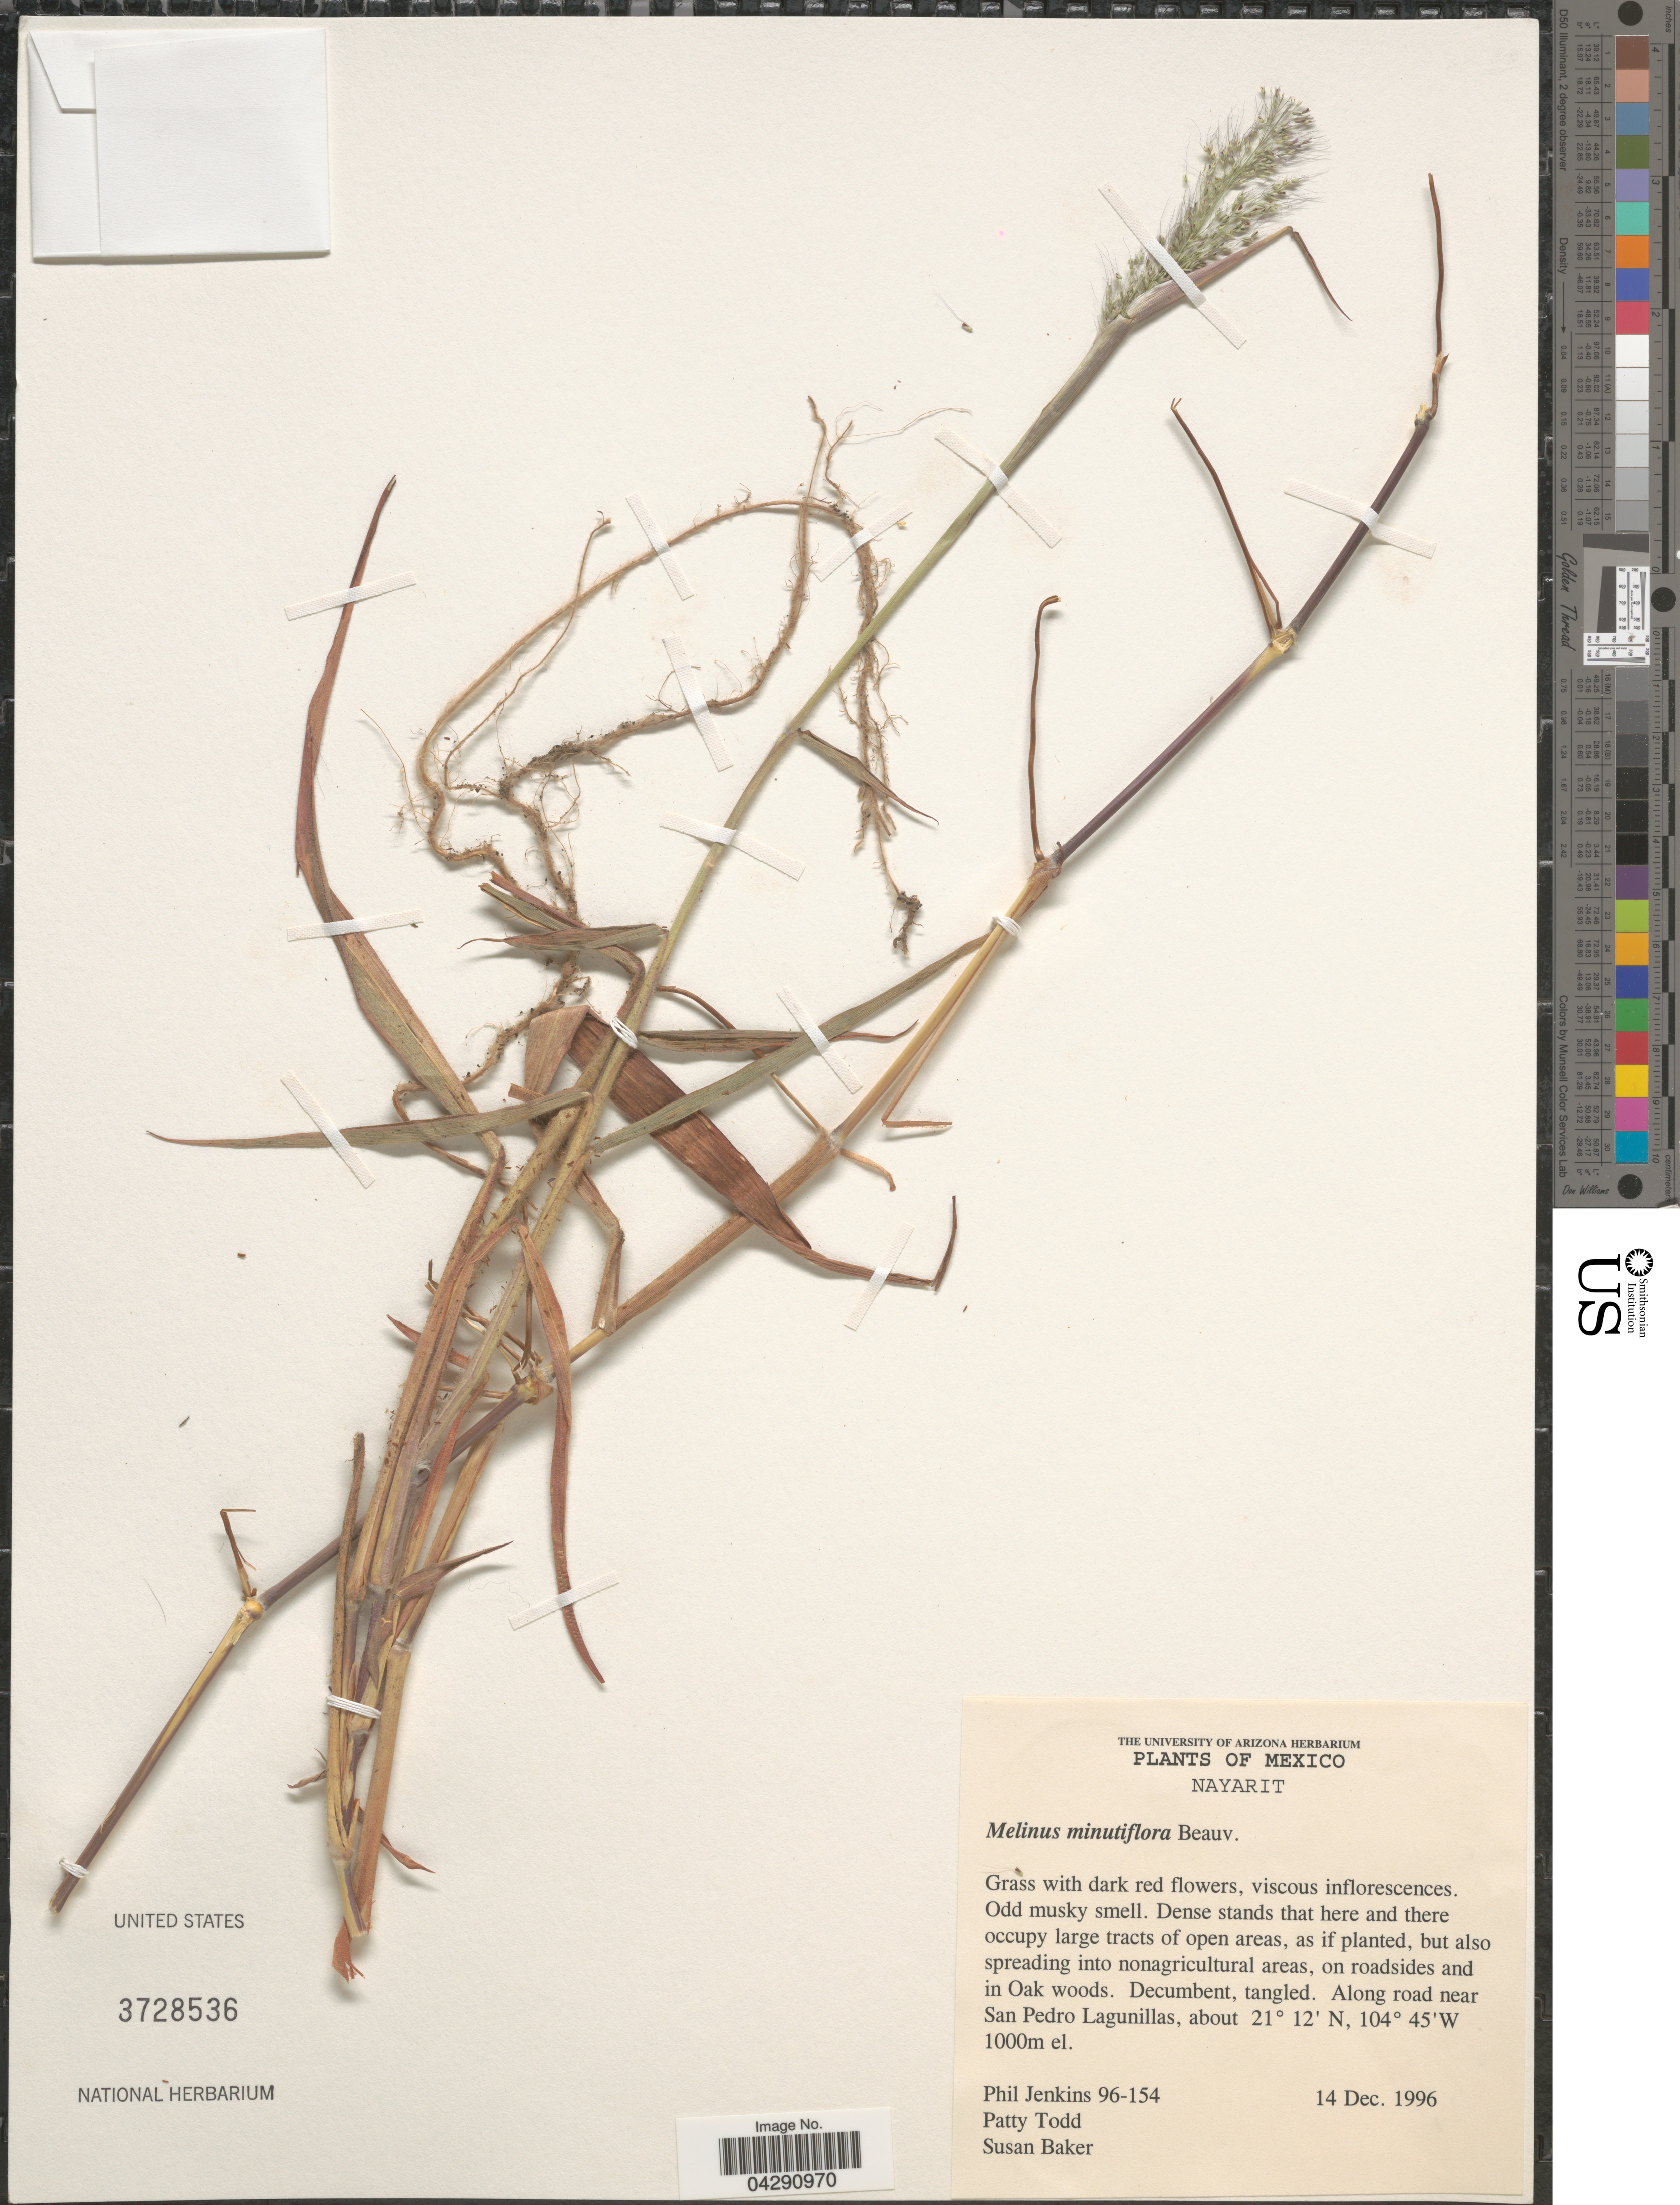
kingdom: Plantae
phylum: Tracheophyta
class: Liliopsida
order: Poales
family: Poaceae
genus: Melinis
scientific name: Melinis minutiflora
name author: P. Beauv.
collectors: P. Jenkins, P. Todd & S. Baker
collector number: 96-154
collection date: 1996-12-14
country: Mexico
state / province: Nayarit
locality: Along road near San Pedro Lagunillas.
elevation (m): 1000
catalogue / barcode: US 3728536